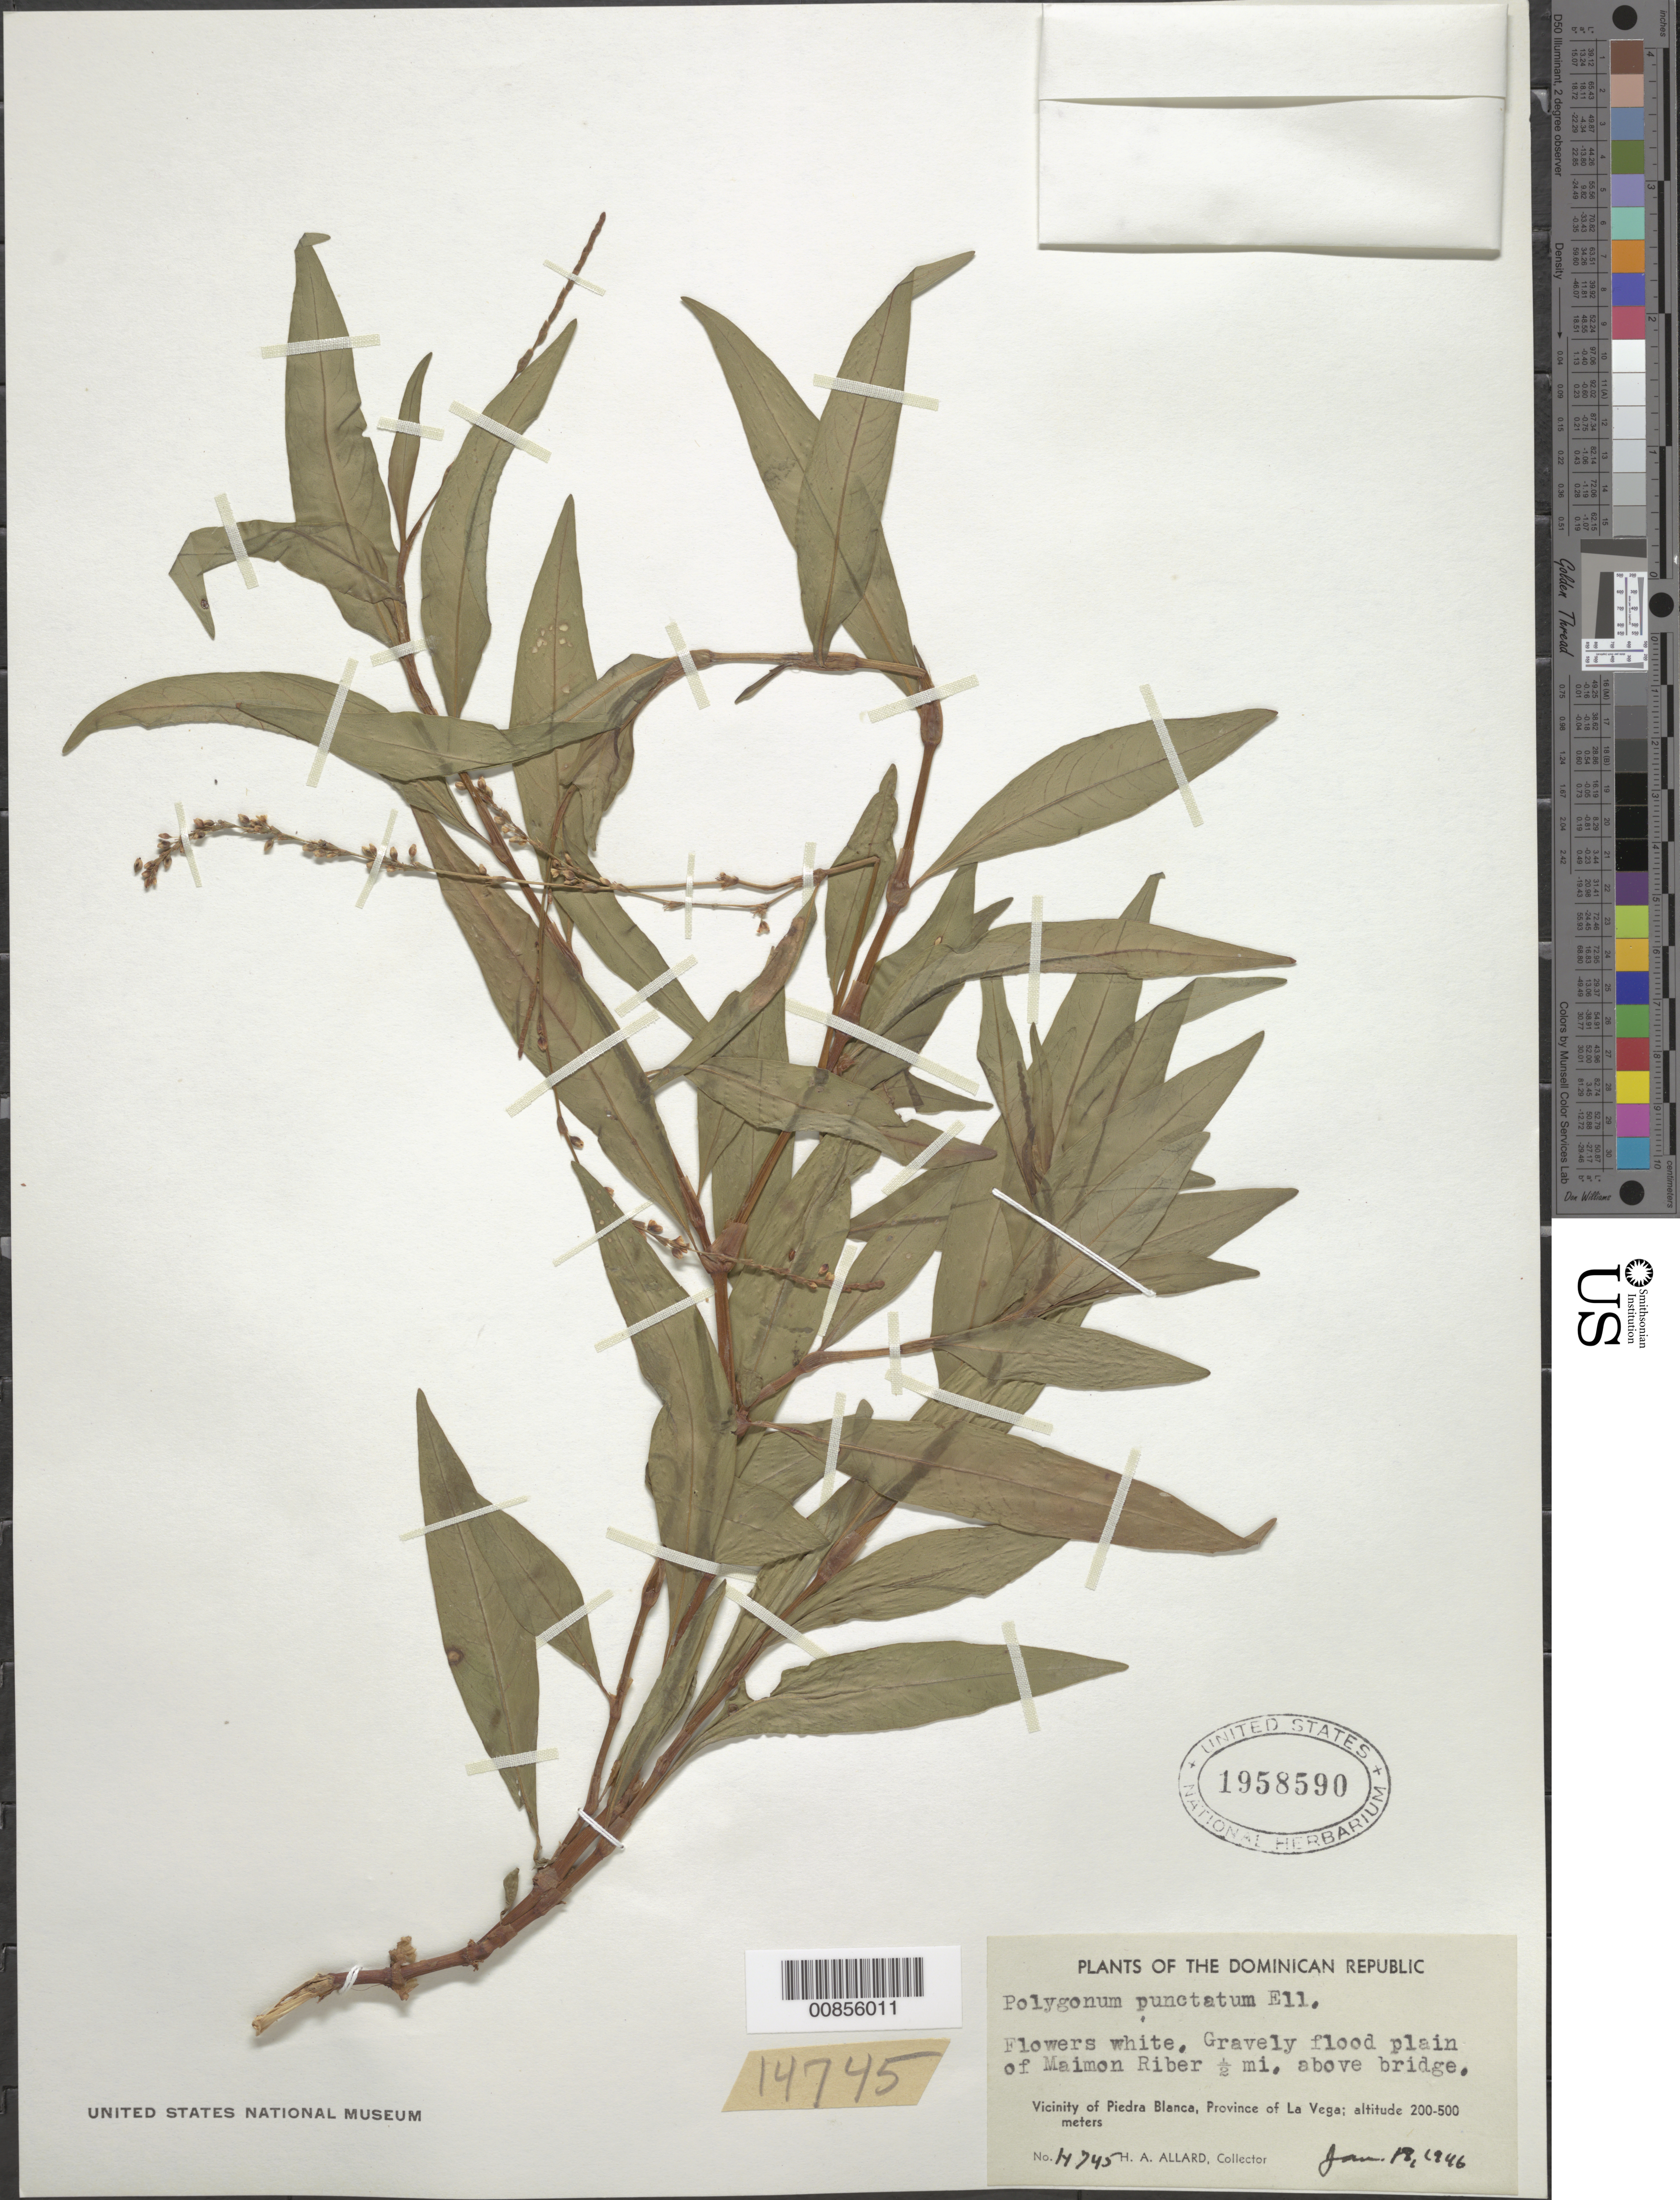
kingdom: Plantae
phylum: Tracheophyta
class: Magnoliopsida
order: Caryophyllales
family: Polygonaceae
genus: Polygonum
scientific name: Polygonum punctatum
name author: Elliott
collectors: H. A. Allard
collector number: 14745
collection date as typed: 18 Jan 1946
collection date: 1946-01-18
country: Dominican Republic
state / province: La Vega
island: Hispaniola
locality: Vicinity of Piedra Blanca. Plain of the Maimon River ½ mi. above bridge.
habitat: Gravely flood plain of river.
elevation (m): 200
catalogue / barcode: US 1958590